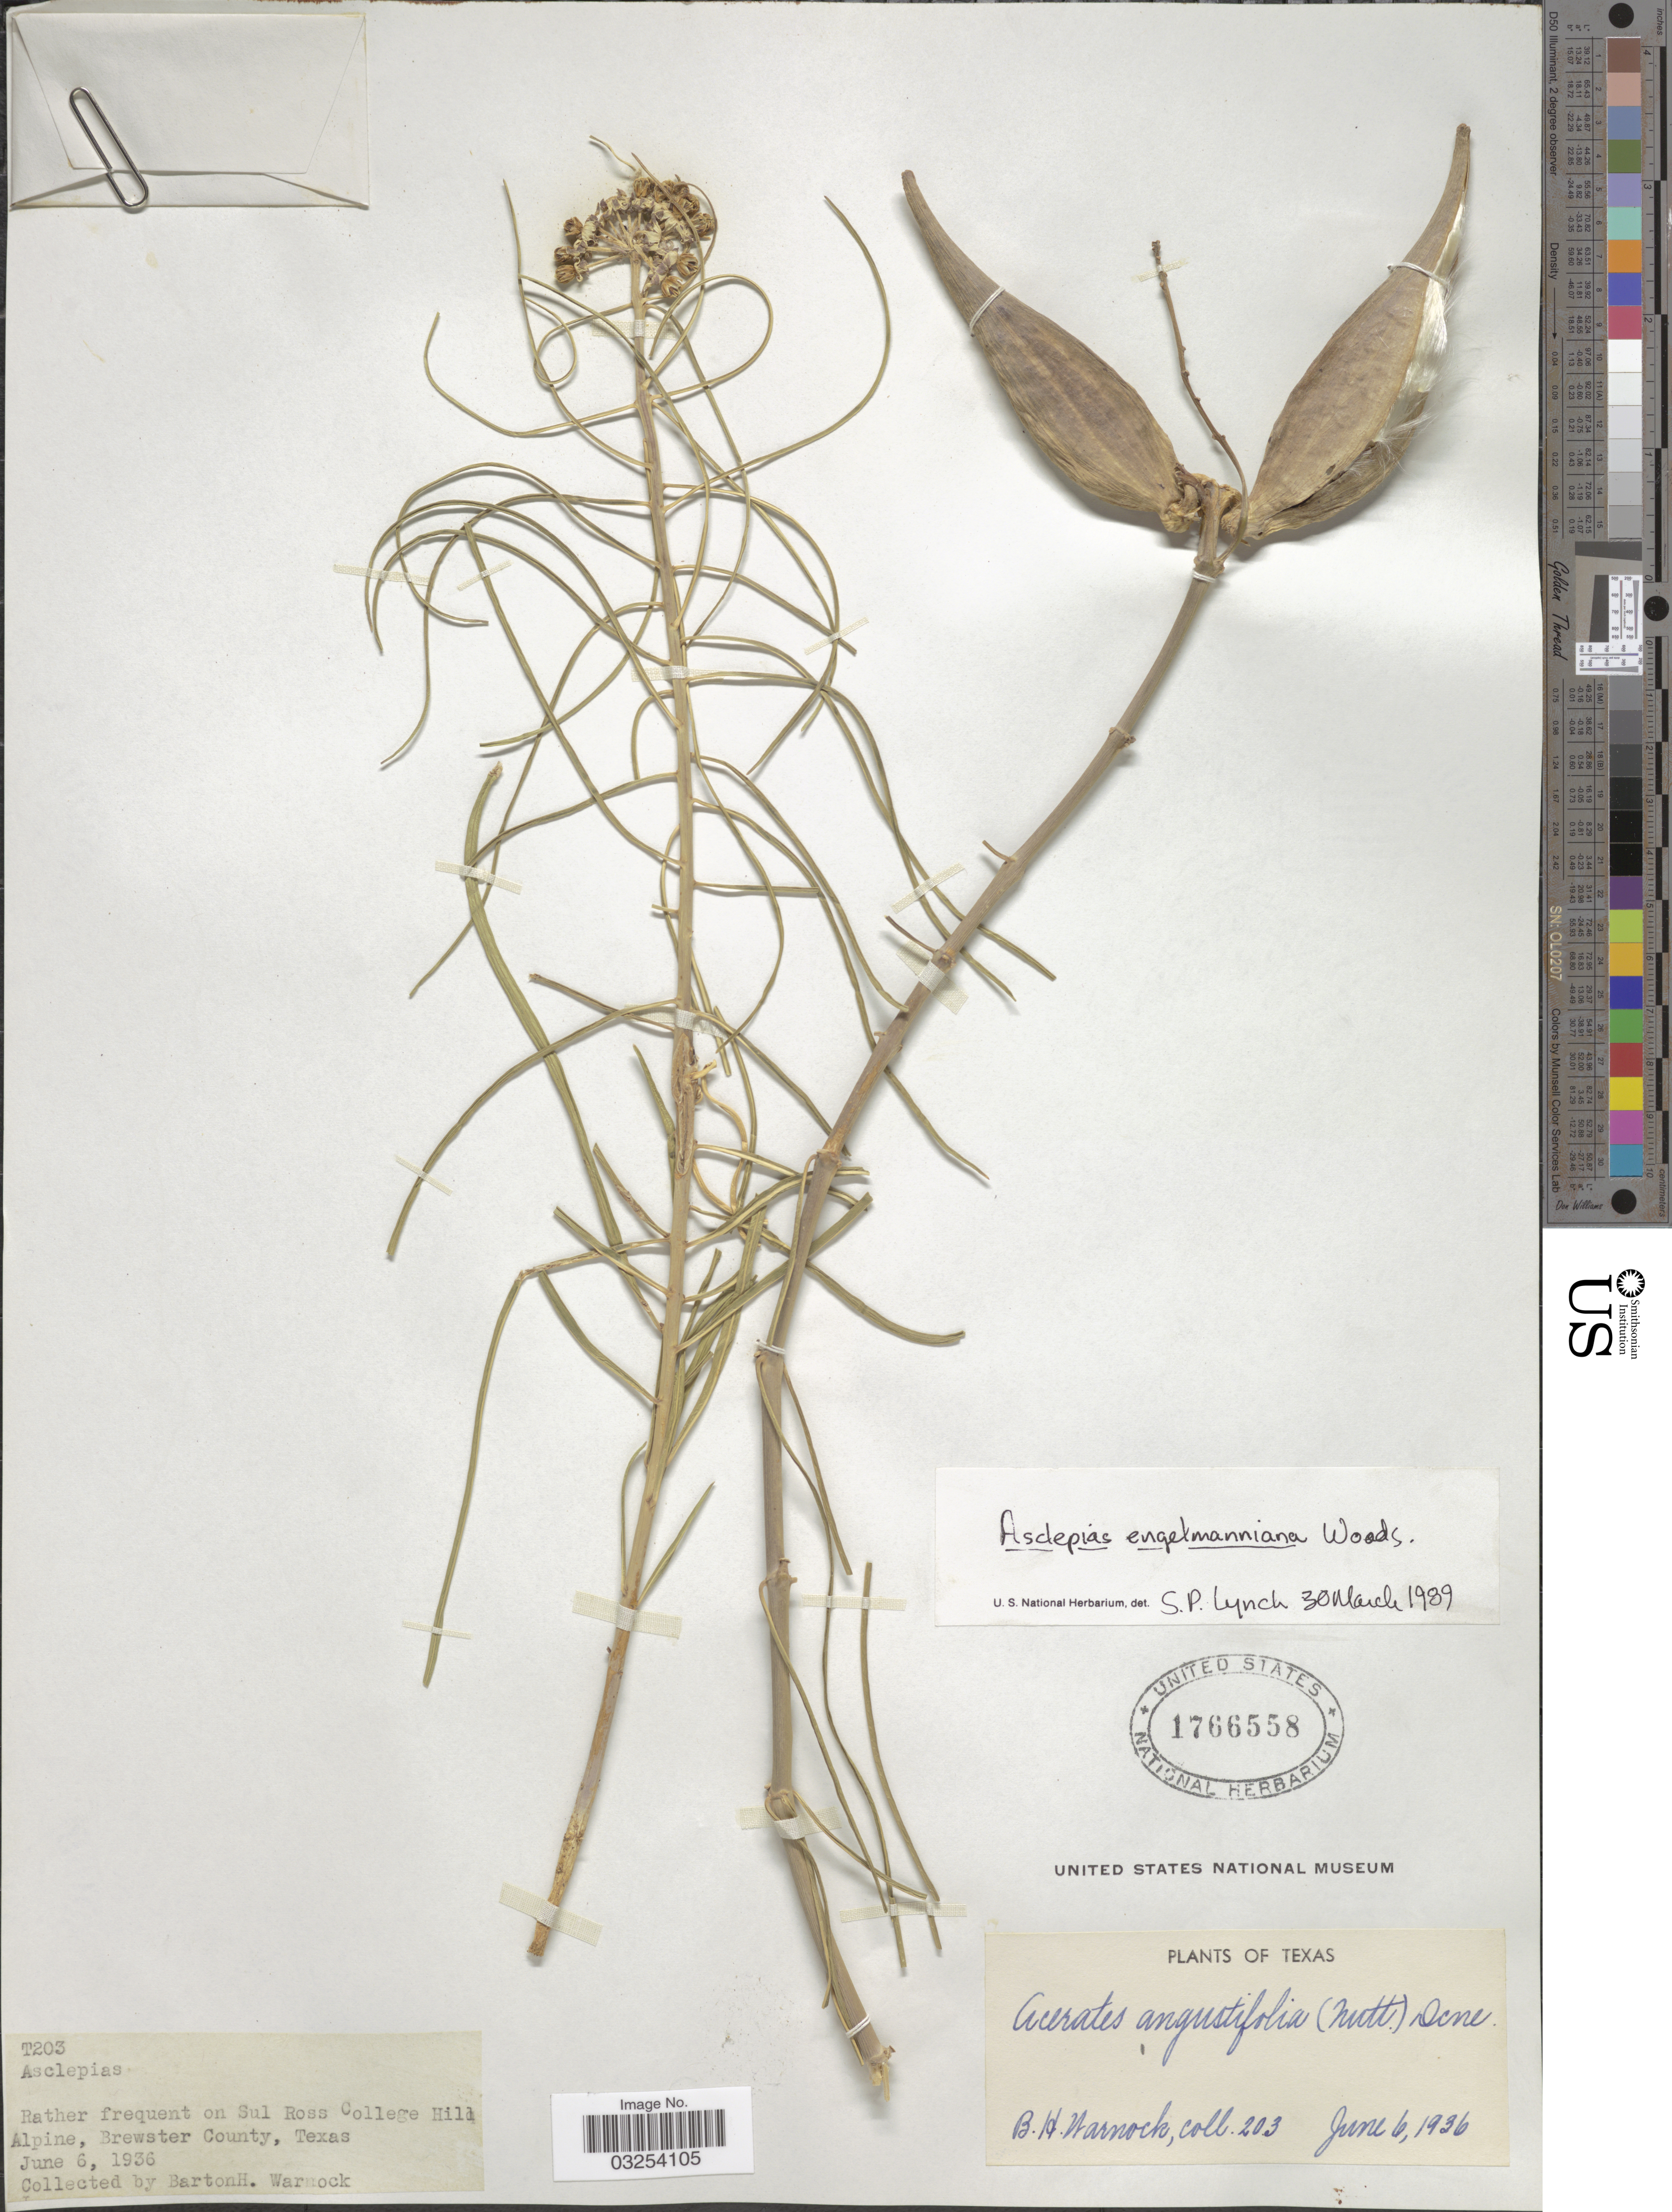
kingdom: Plantae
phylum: Tracheophyta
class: Magnoliopsida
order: Gentianales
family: Apocynaceae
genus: Asclepias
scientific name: Asclepias engelmanniana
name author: Woodson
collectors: B. H. Warnock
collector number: T203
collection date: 1936-06-06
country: United States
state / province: Texas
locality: On Sul Ross College Hill Alpine, Brewster County.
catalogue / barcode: US 1766558